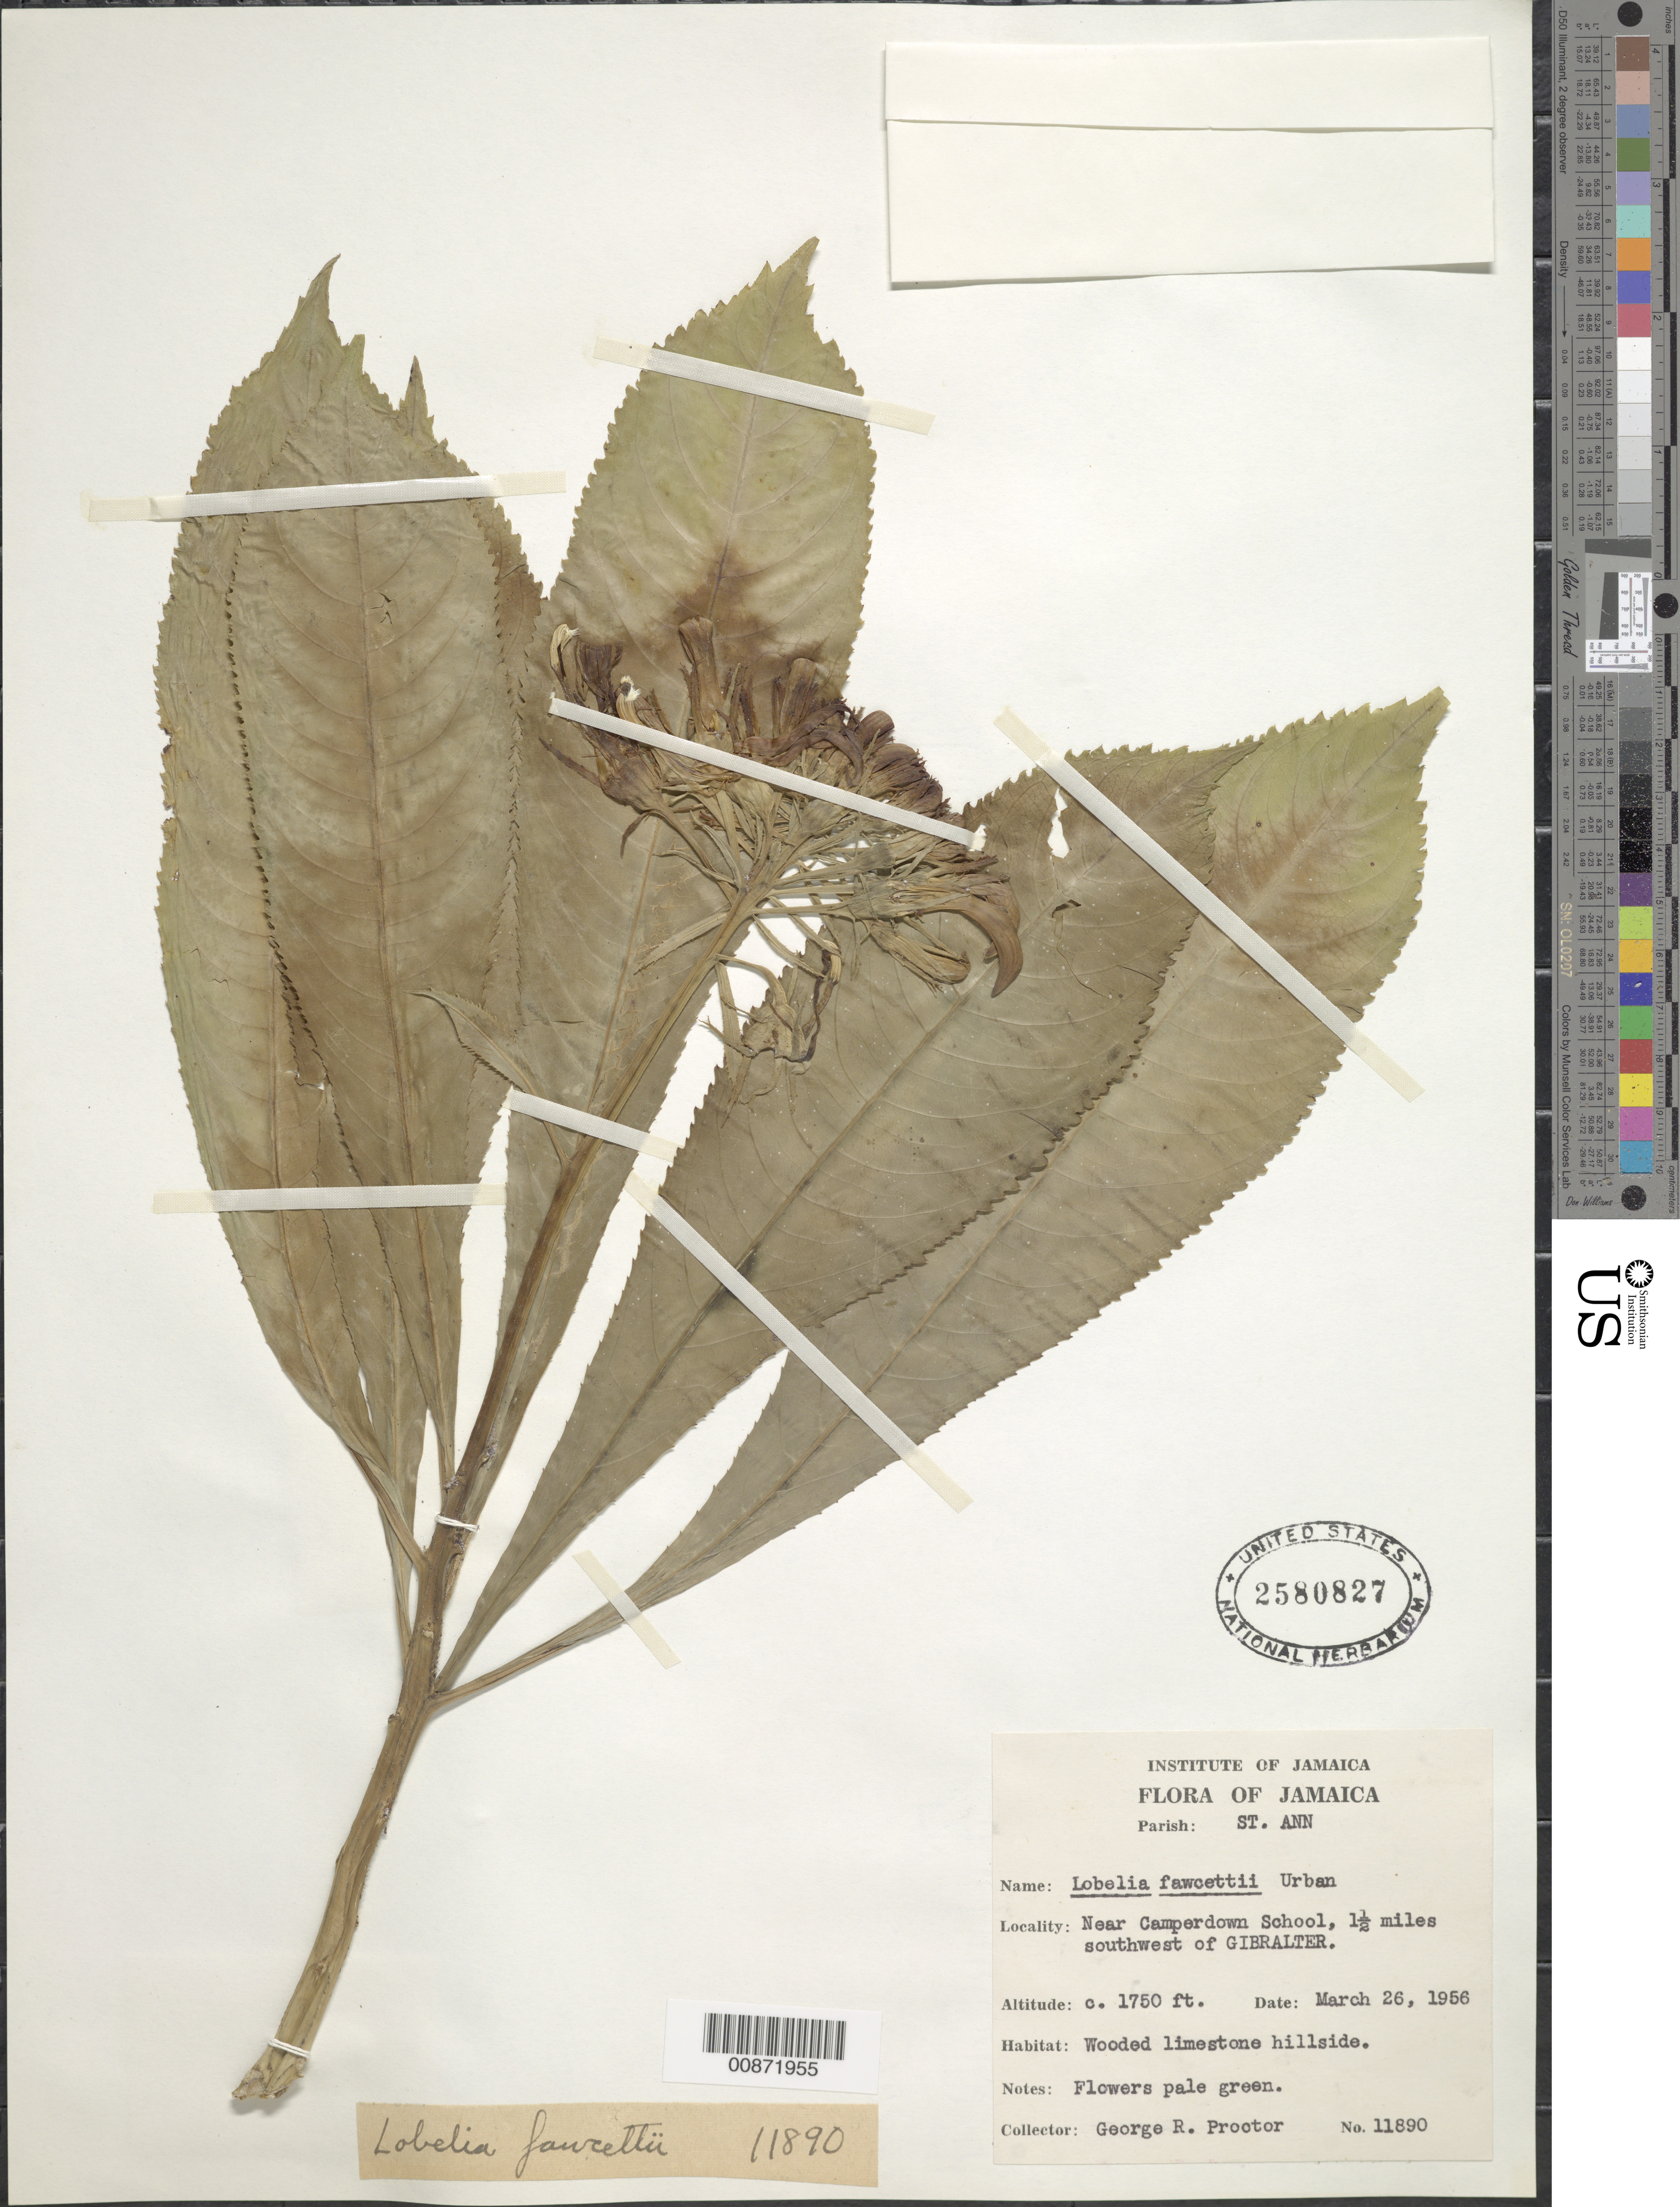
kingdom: Plantae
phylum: Tracheophyta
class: Magnoliopsida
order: Asterales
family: Campanulaceae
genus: Lobelia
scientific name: Lobelia fawcettii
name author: Urb.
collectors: G. R. Proctor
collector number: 11890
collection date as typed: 26 Mar 1956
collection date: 1956-03-26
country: Jamaica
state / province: Saint Ann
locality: Near Camperdown School, 1.5 miles southwest of Gibralter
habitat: Wooded limestone hillside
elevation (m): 533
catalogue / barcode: US 2580827